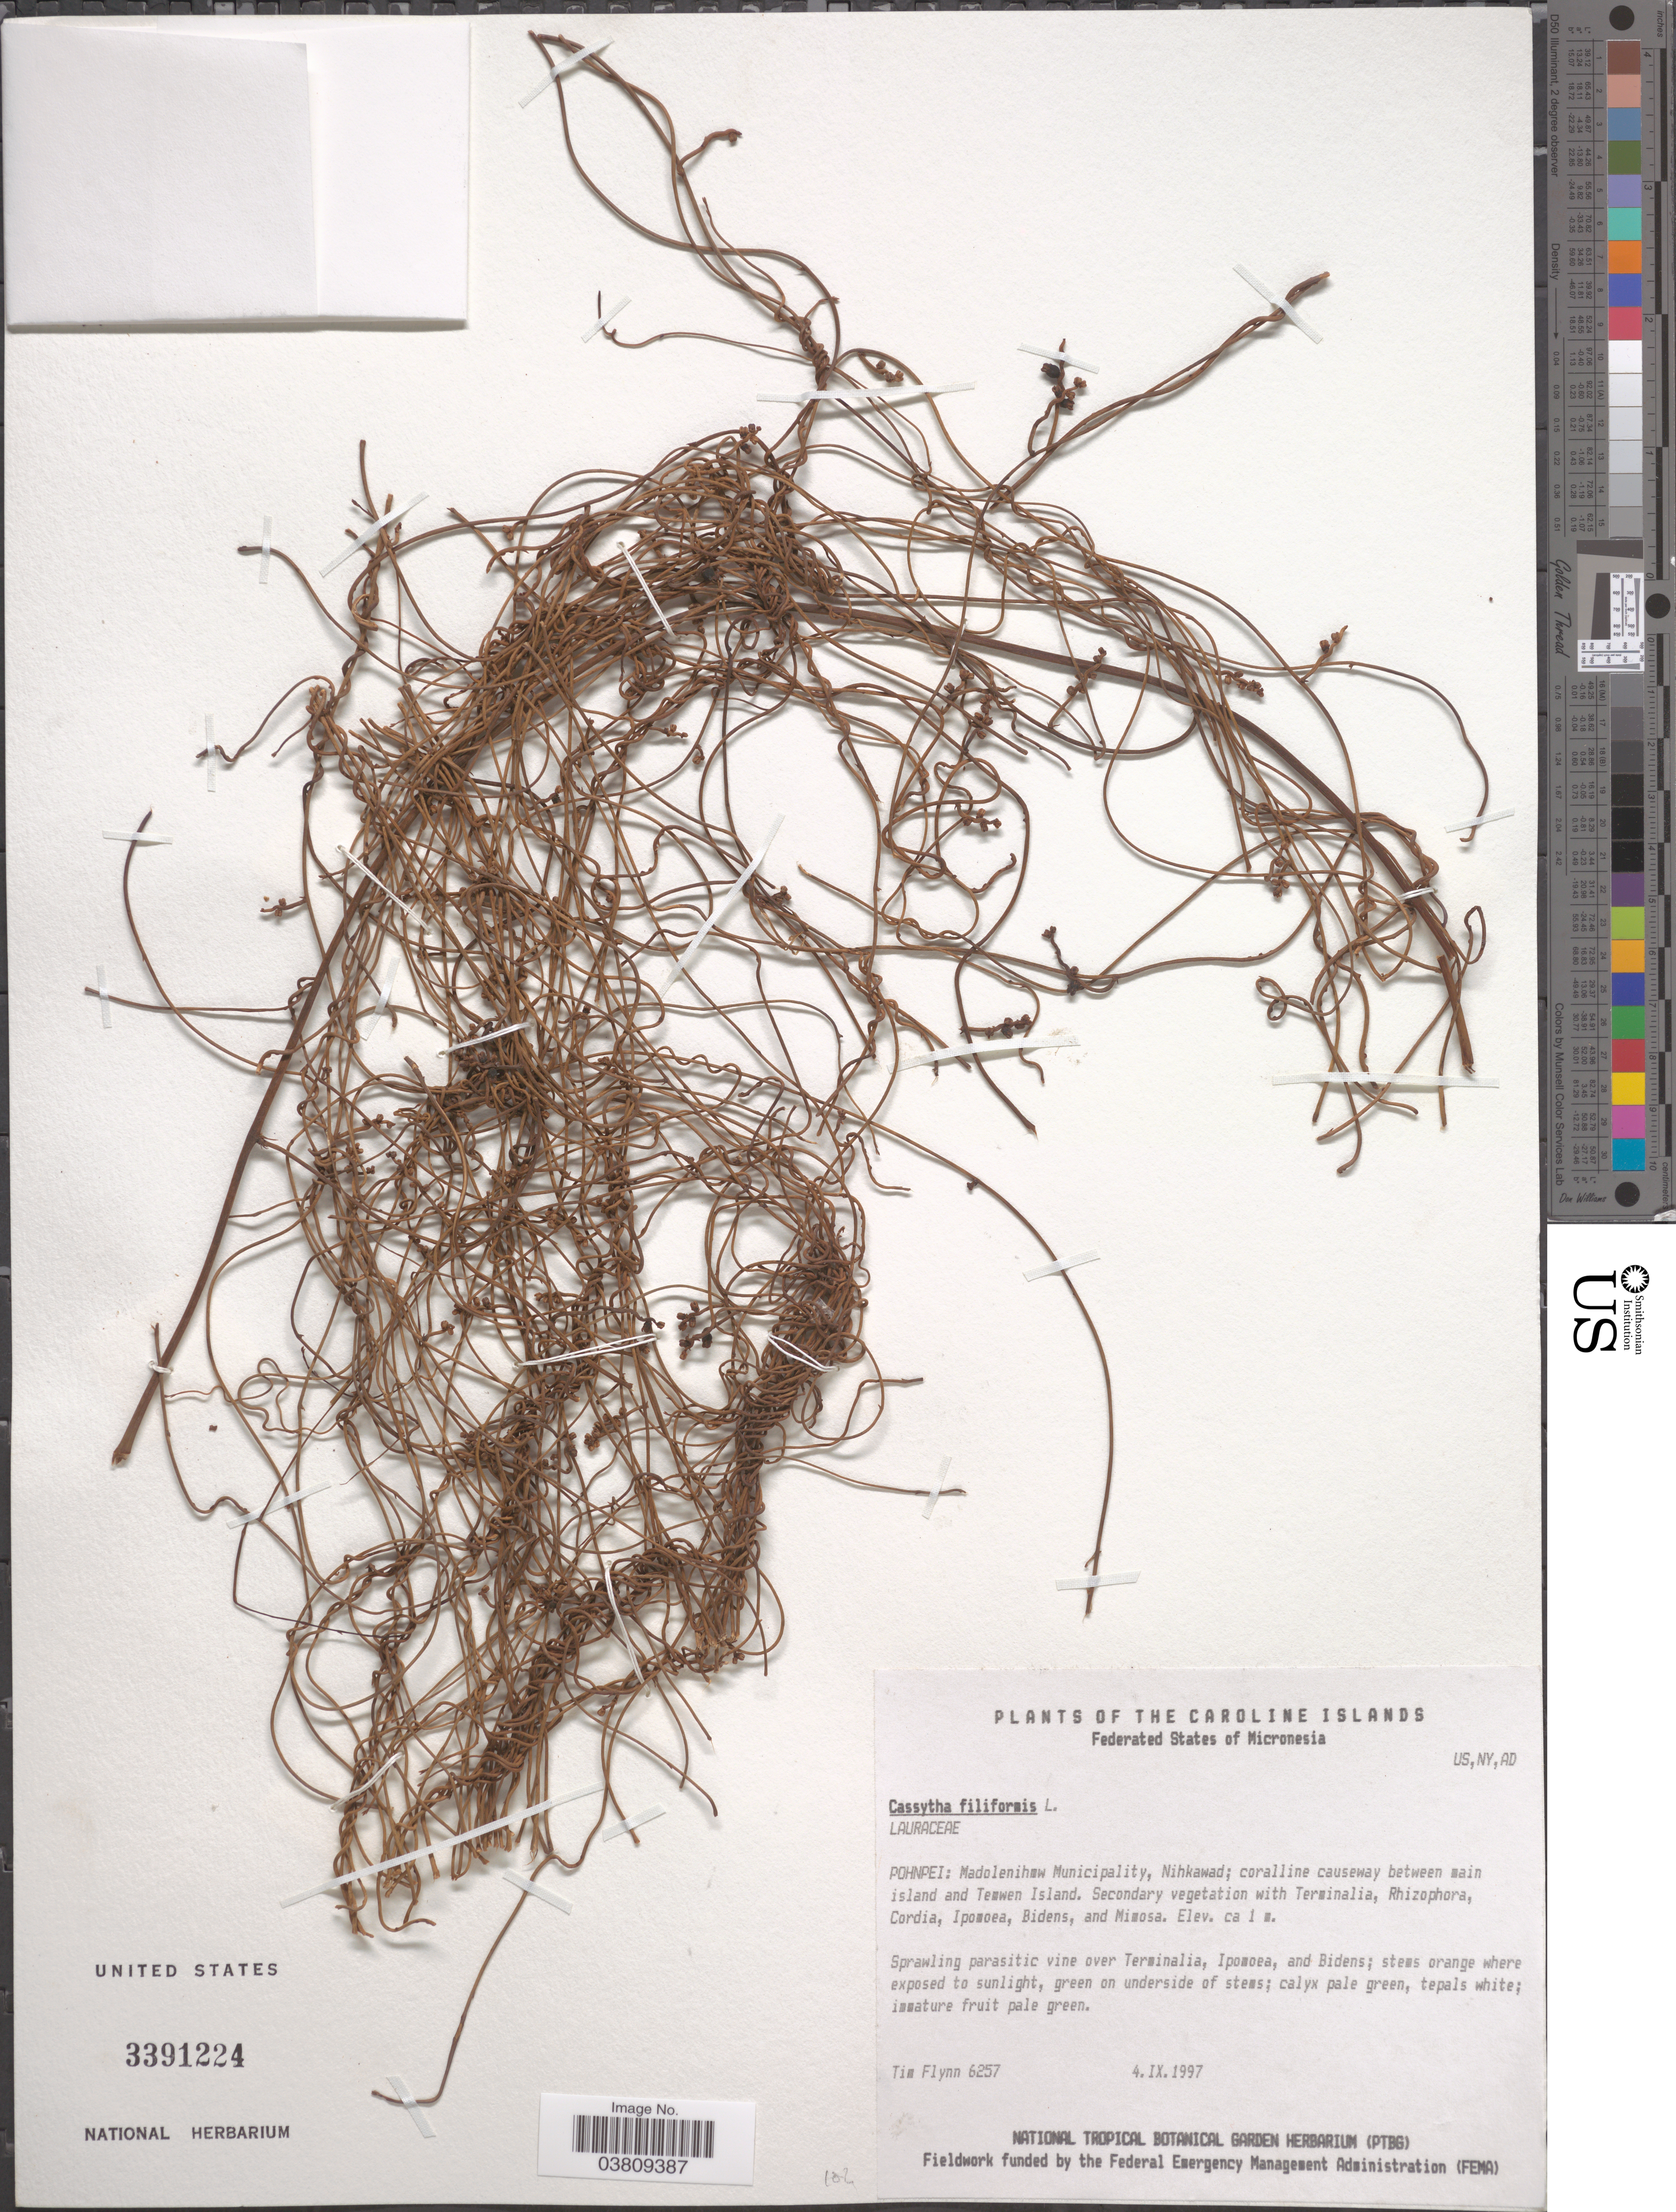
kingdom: Plantae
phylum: Tracheophyta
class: Magnoliopsida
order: Laurales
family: Lauraceae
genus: Cassytha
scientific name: Cassytha filiformis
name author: L.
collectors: T. Flynn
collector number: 6257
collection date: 1997-09-04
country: Micronesia, Federated States of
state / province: Pohnpei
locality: The Caroline Islands. Federated States of Micronesia. Madolenihmw Municipality, Nihkawad; coralline causeway between main island and Temwen Island.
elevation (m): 1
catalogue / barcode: US 3391224